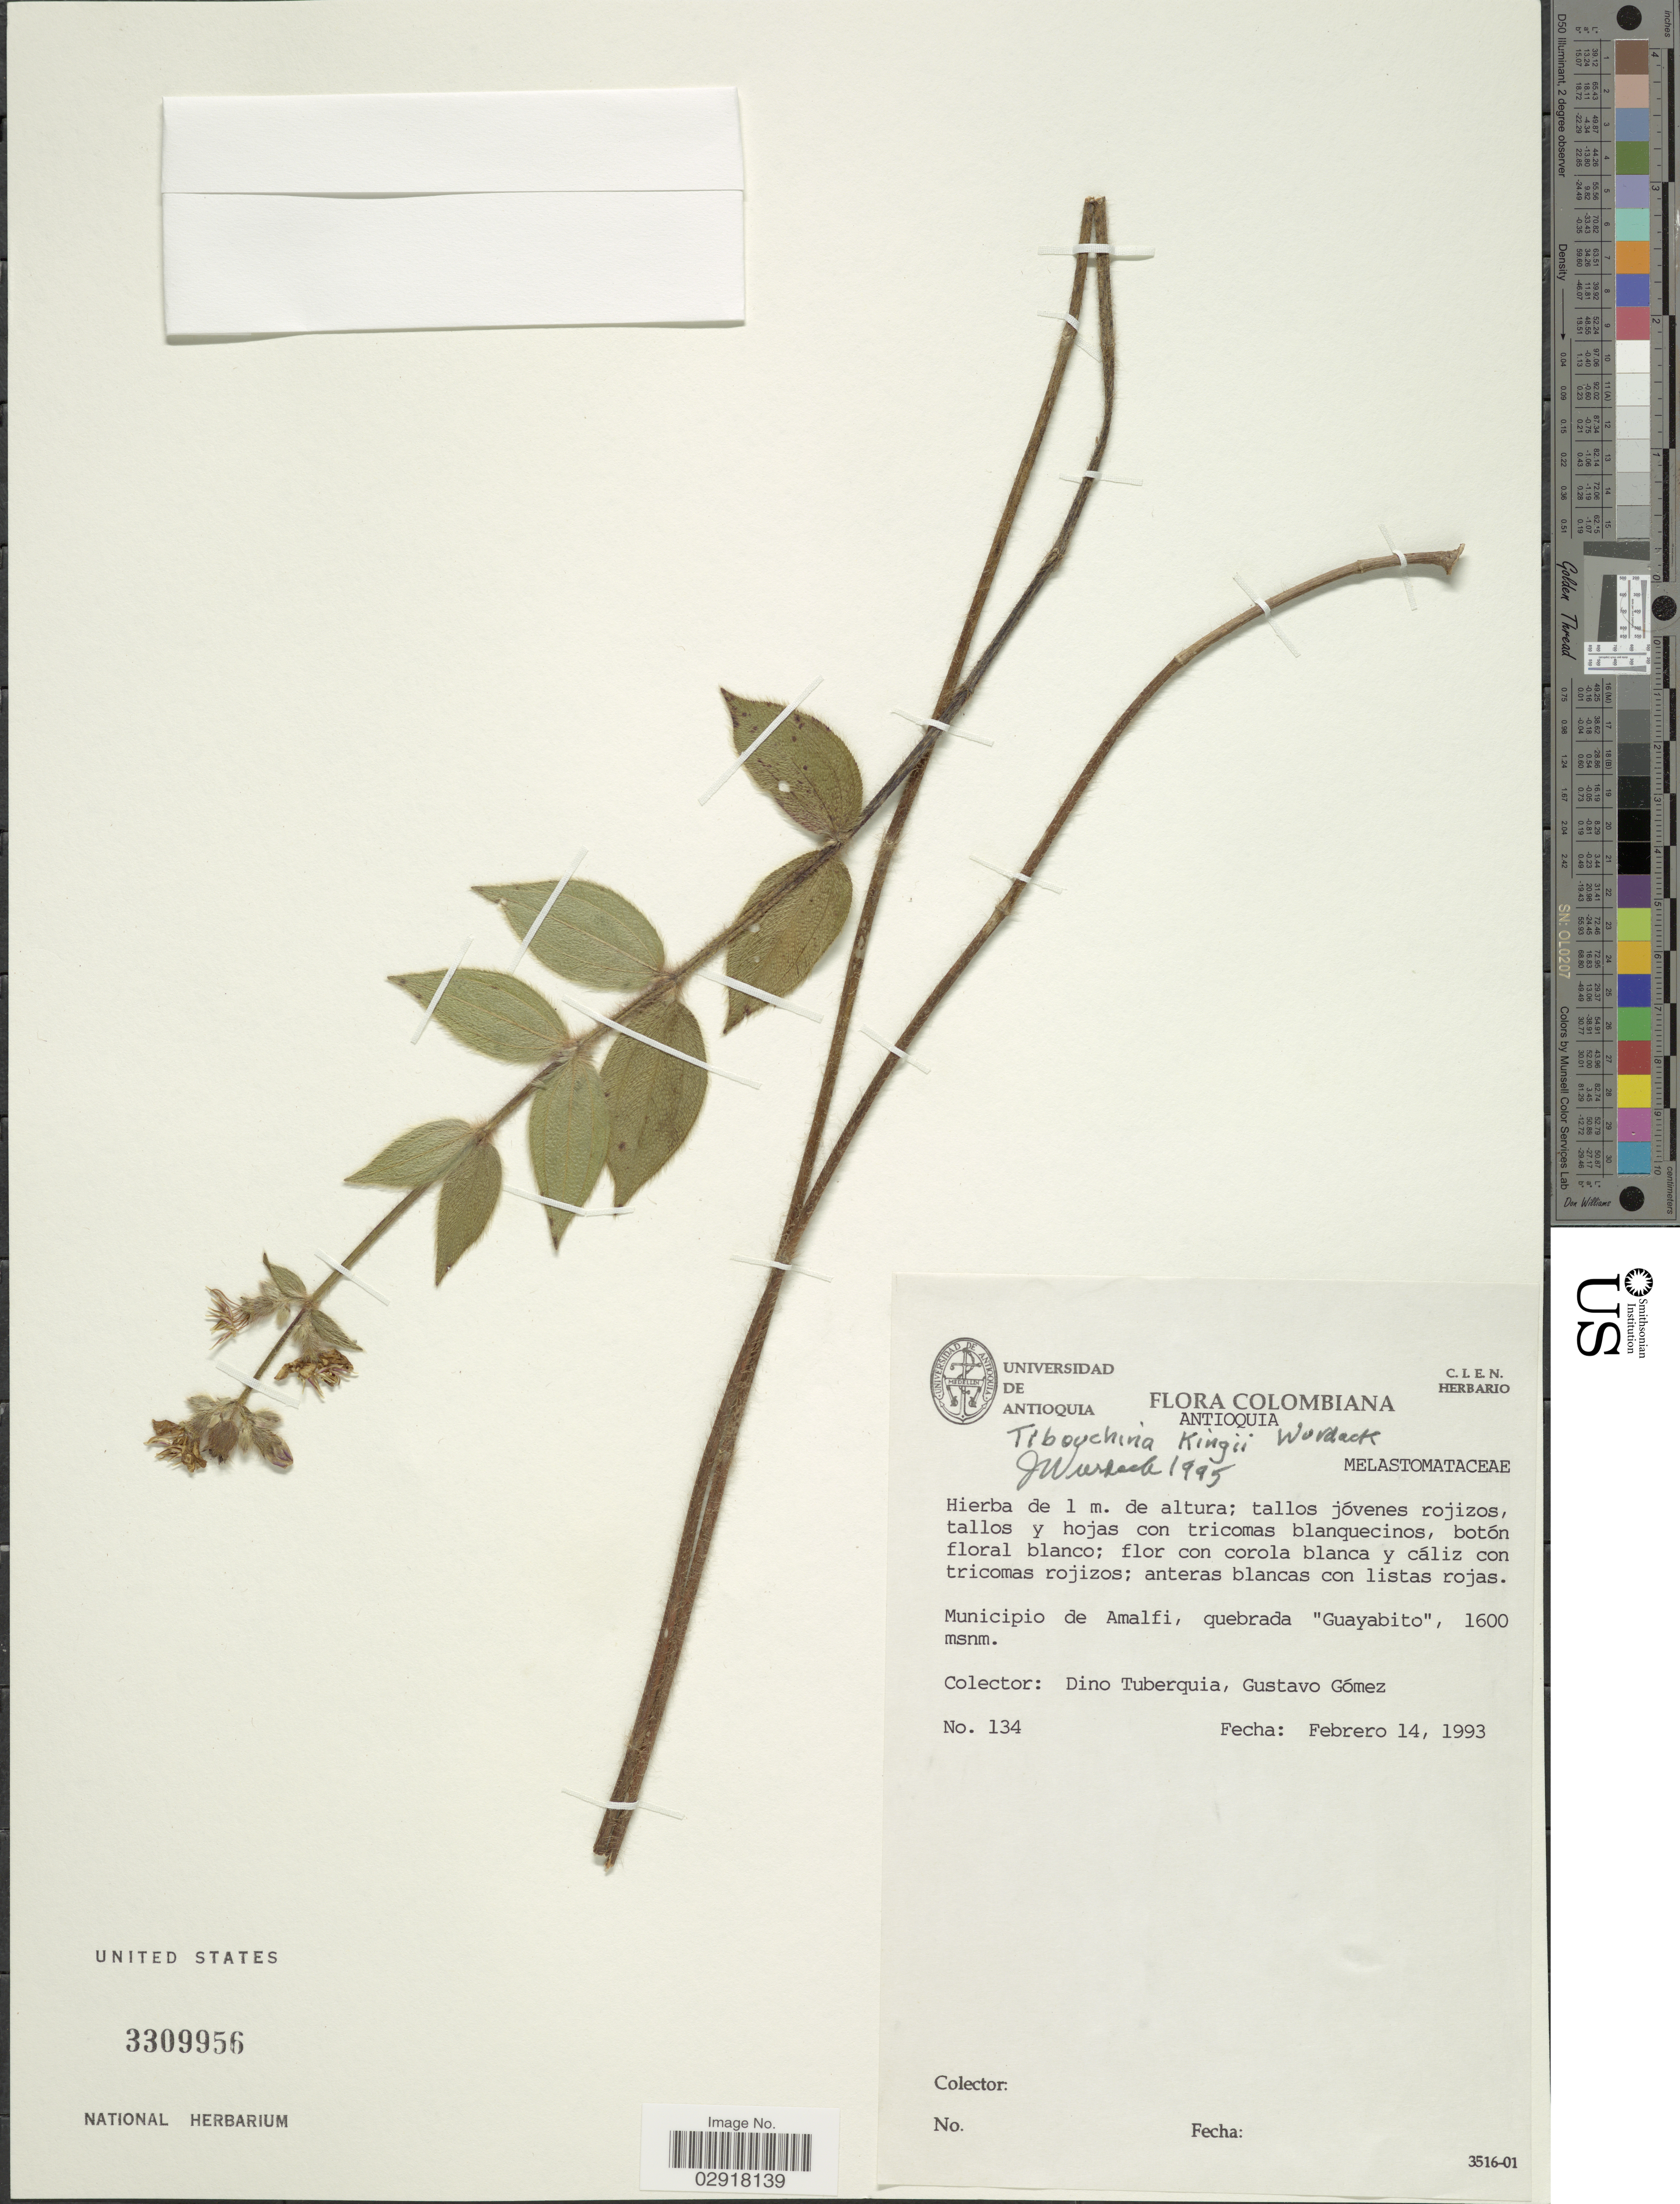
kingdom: Plantae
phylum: Tracheophyta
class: Magnoliopsida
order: Myrtales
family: Melastomataceae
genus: Chaetogastra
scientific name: Chaetogastra kingii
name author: (Wurdack) P.J.F. Guim. & Michelang.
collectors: D. Tuberguia & G. Gomez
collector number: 134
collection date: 1993-02-14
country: Colombia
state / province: Antioquia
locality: Municipio de Amalfi, quebrada "Guayabito".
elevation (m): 1600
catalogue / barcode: US 3309956